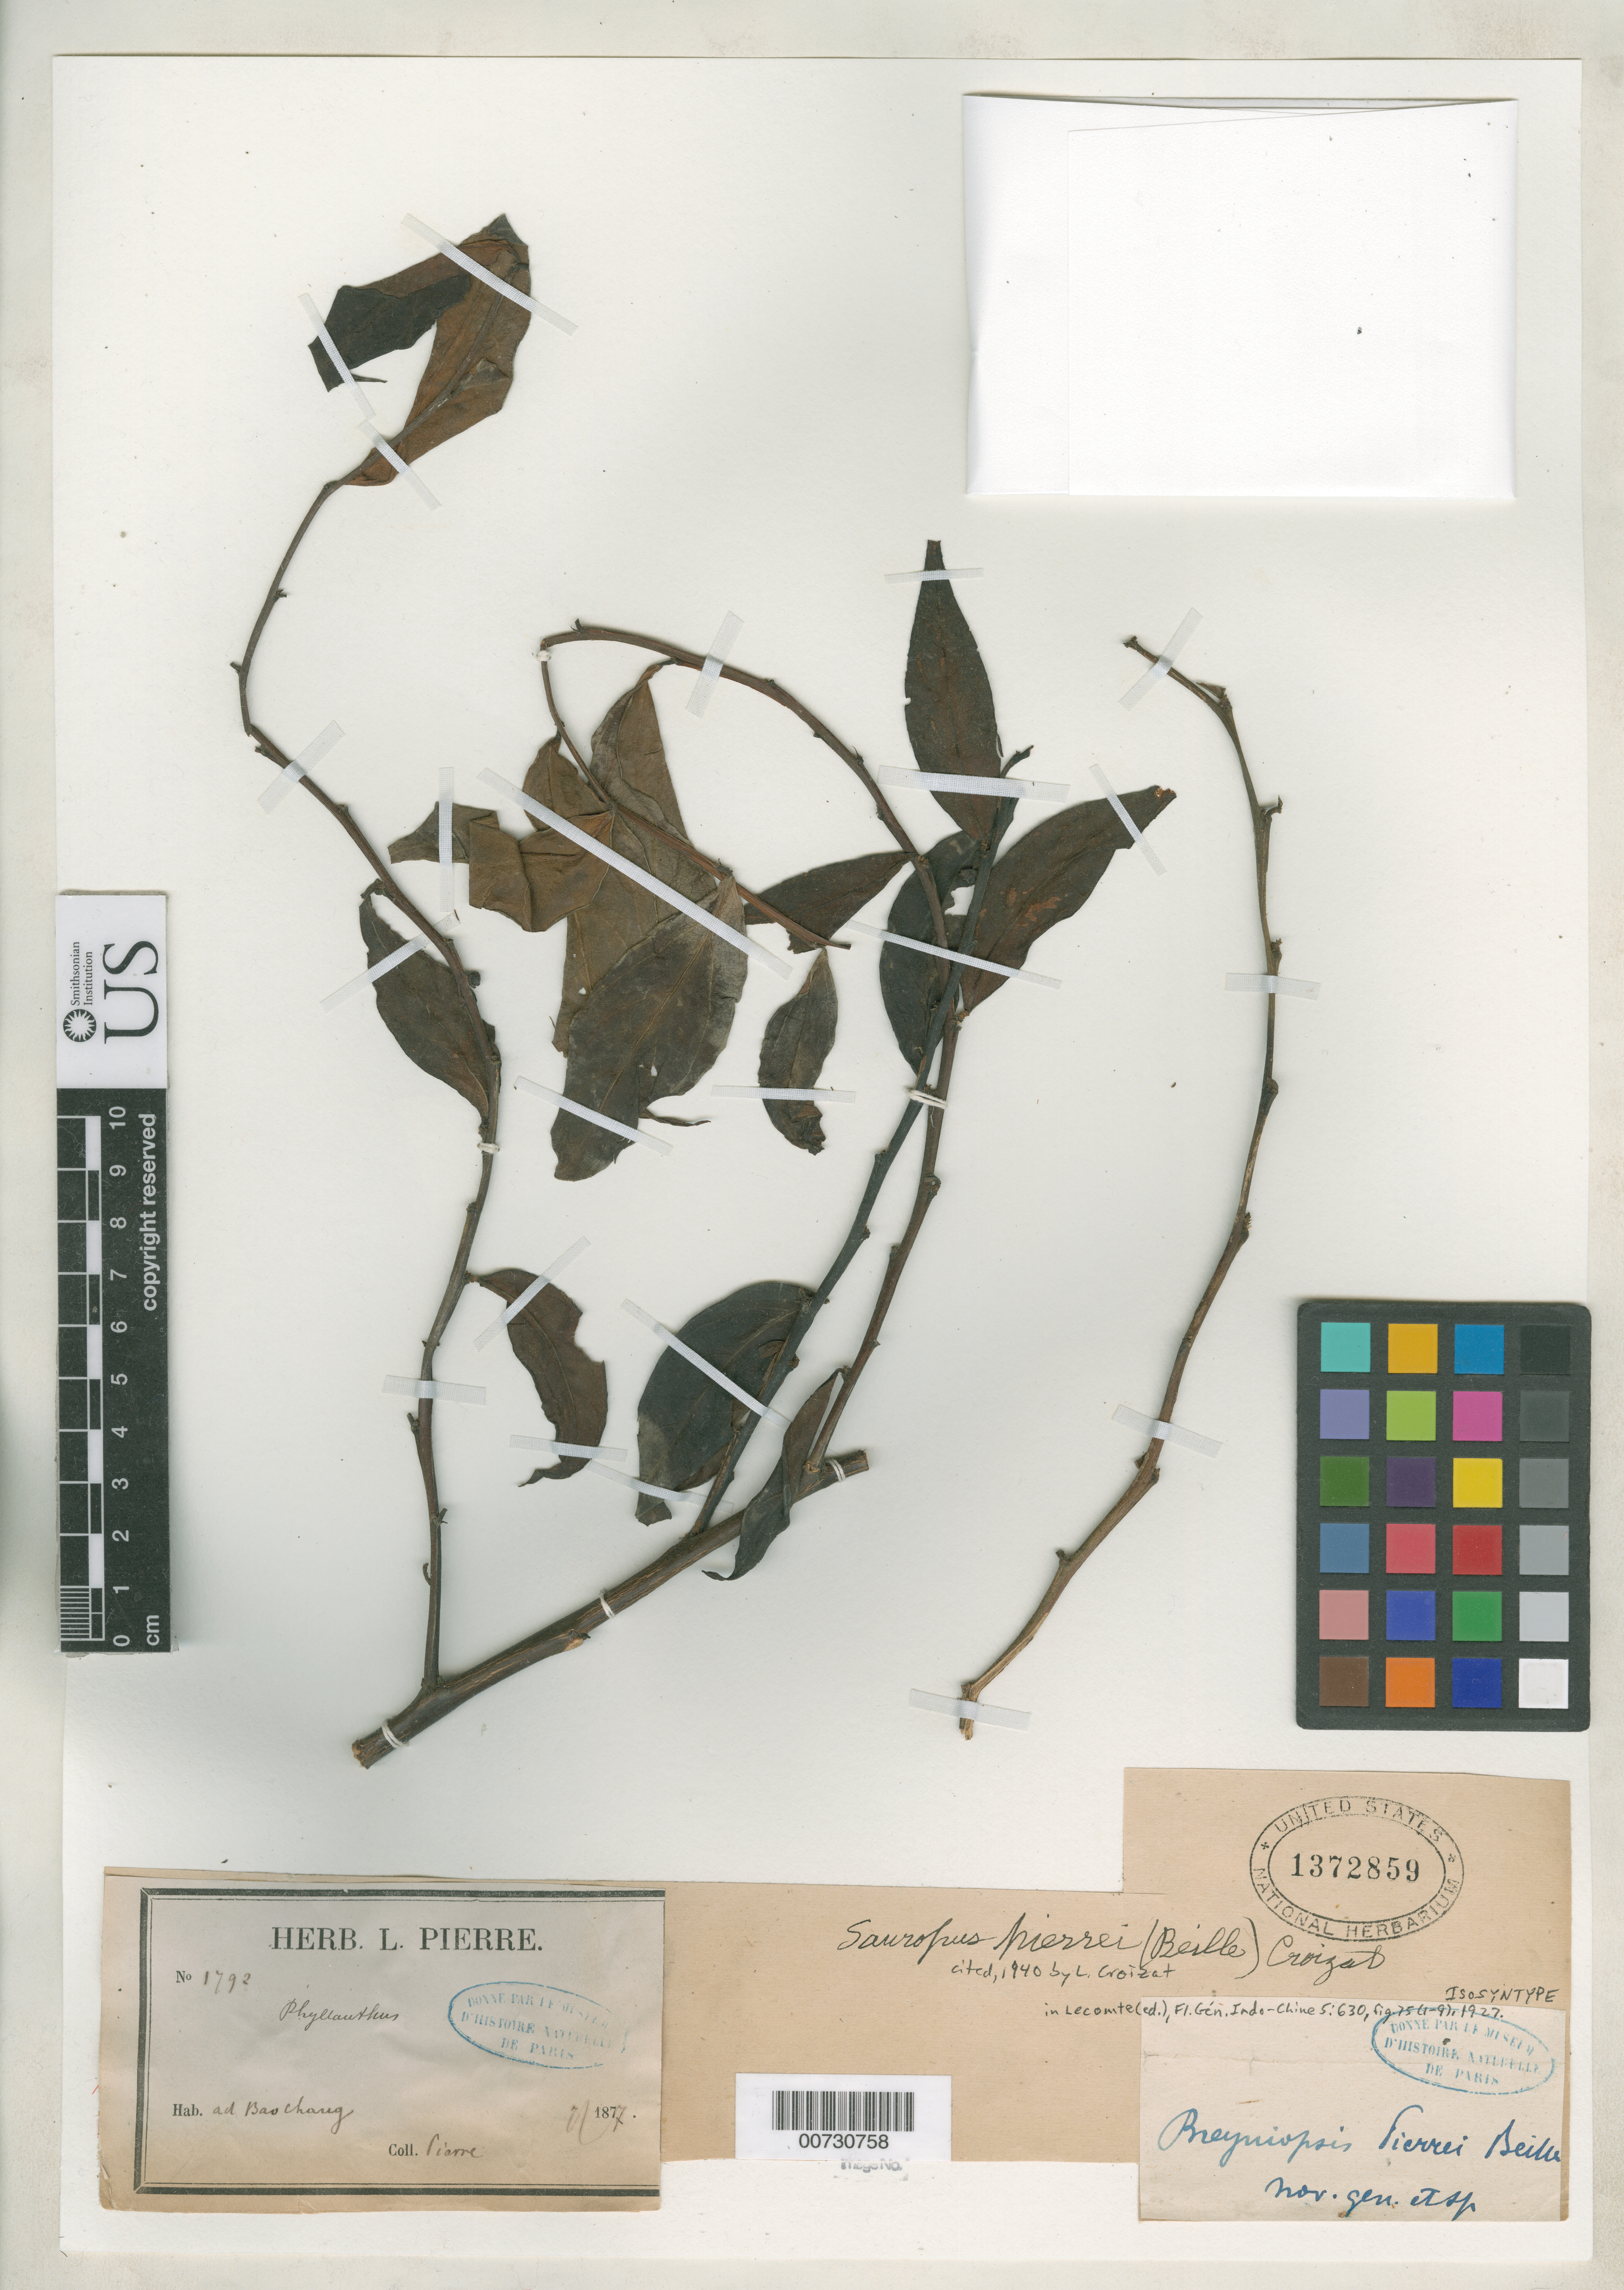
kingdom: Plantae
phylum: Tracheophyta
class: Magnoliopsida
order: Malpighiales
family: Phyllanthaceae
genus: Breyniopsis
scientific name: Breyniopsis pierrei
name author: Beille in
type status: Isosyntype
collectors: J. Pierre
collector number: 1792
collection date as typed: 1877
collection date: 1877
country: Vietnam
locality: Bao-chang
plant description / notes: Common name: Toxor; Bungót rùng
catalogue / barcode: US 1372859